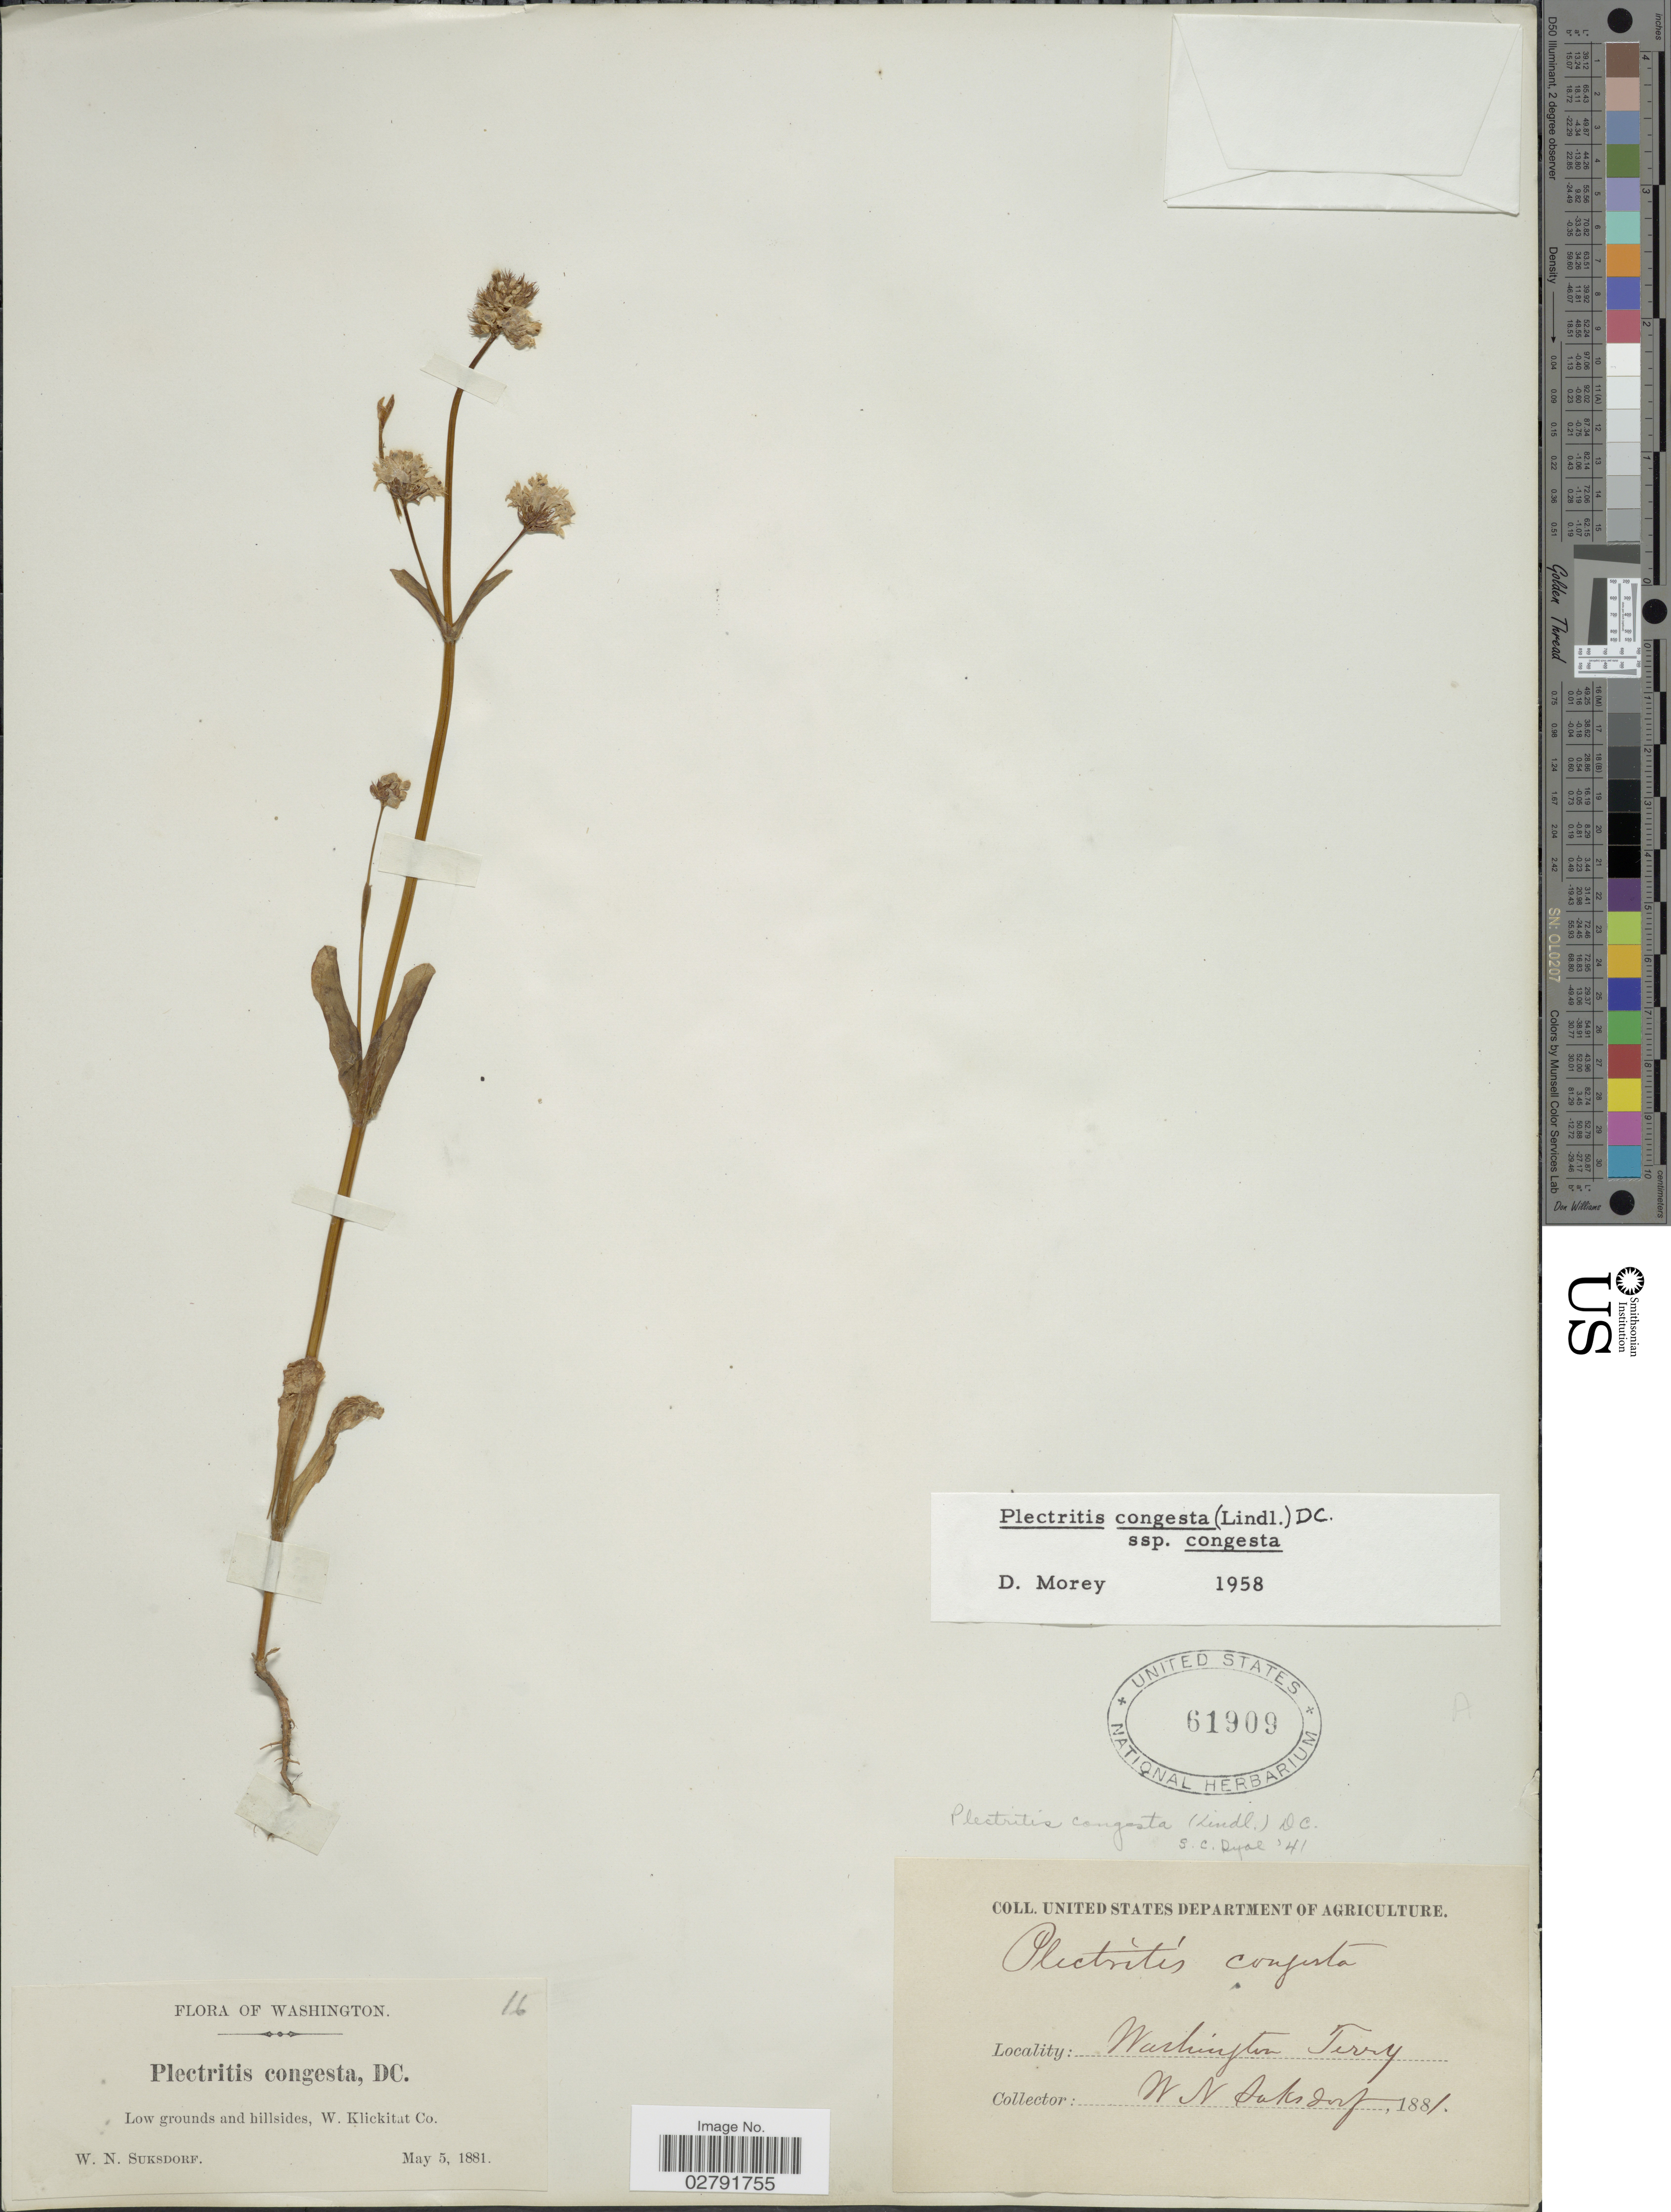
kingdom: Plantae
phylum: Tracheophyta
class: Magnoliopsida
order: Dipsacales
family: Caprifoliaceae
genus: Plectritis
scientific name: Plectritis congesta subsp. congesta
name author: (Lindl.) DC.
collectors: W. N. Suksdorf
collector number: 16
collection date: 1881-05-05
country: United States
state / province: Washington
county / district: Klickitat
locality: Low grounds and hillsides, W. Klickitat Co. Washington Ferry.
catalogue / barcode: US 61909